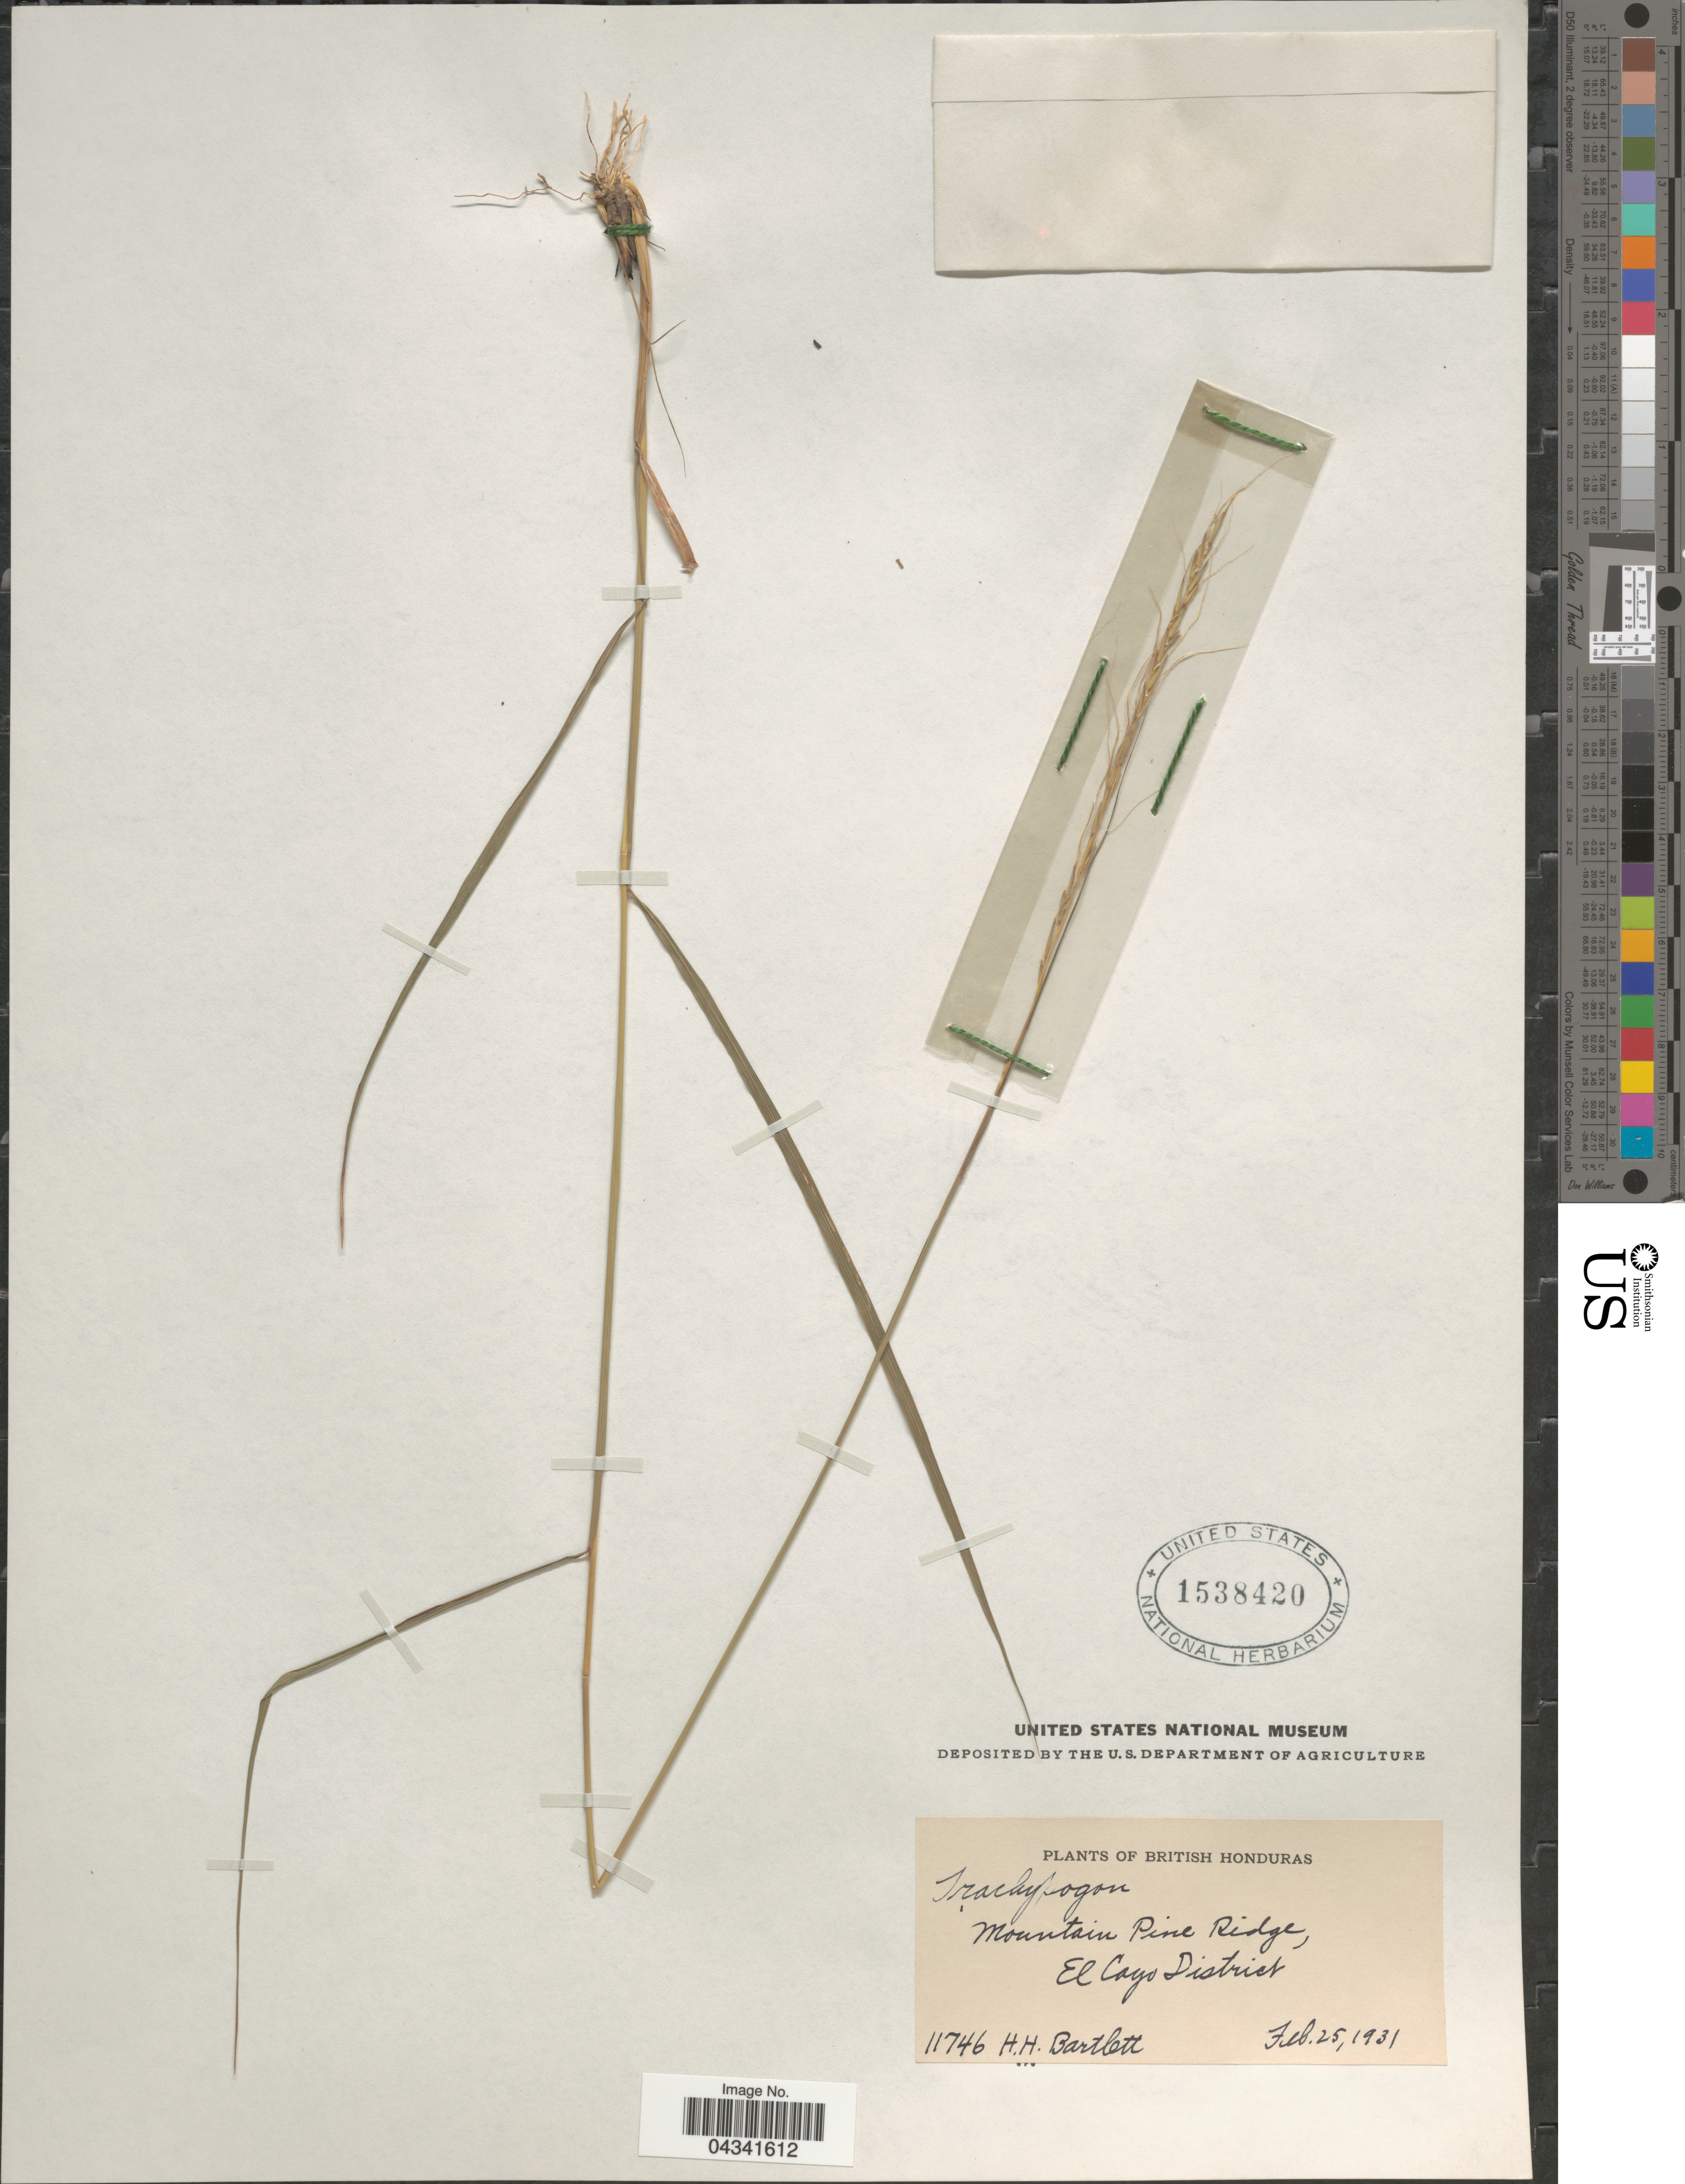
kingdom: Plantae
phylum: Tracheophyta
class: Liliopsida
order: Poales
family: Poaceae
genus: Trachypogon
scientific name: Trachypogon spicatus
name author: (L. f.) Kuntze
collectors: H. H. Bartlett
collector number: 11746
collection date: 1931-02-25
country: Belize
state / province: Cayo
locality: British Honduras. Mountain Pine Ridge, El Cayo District.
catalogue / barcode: US 1538420